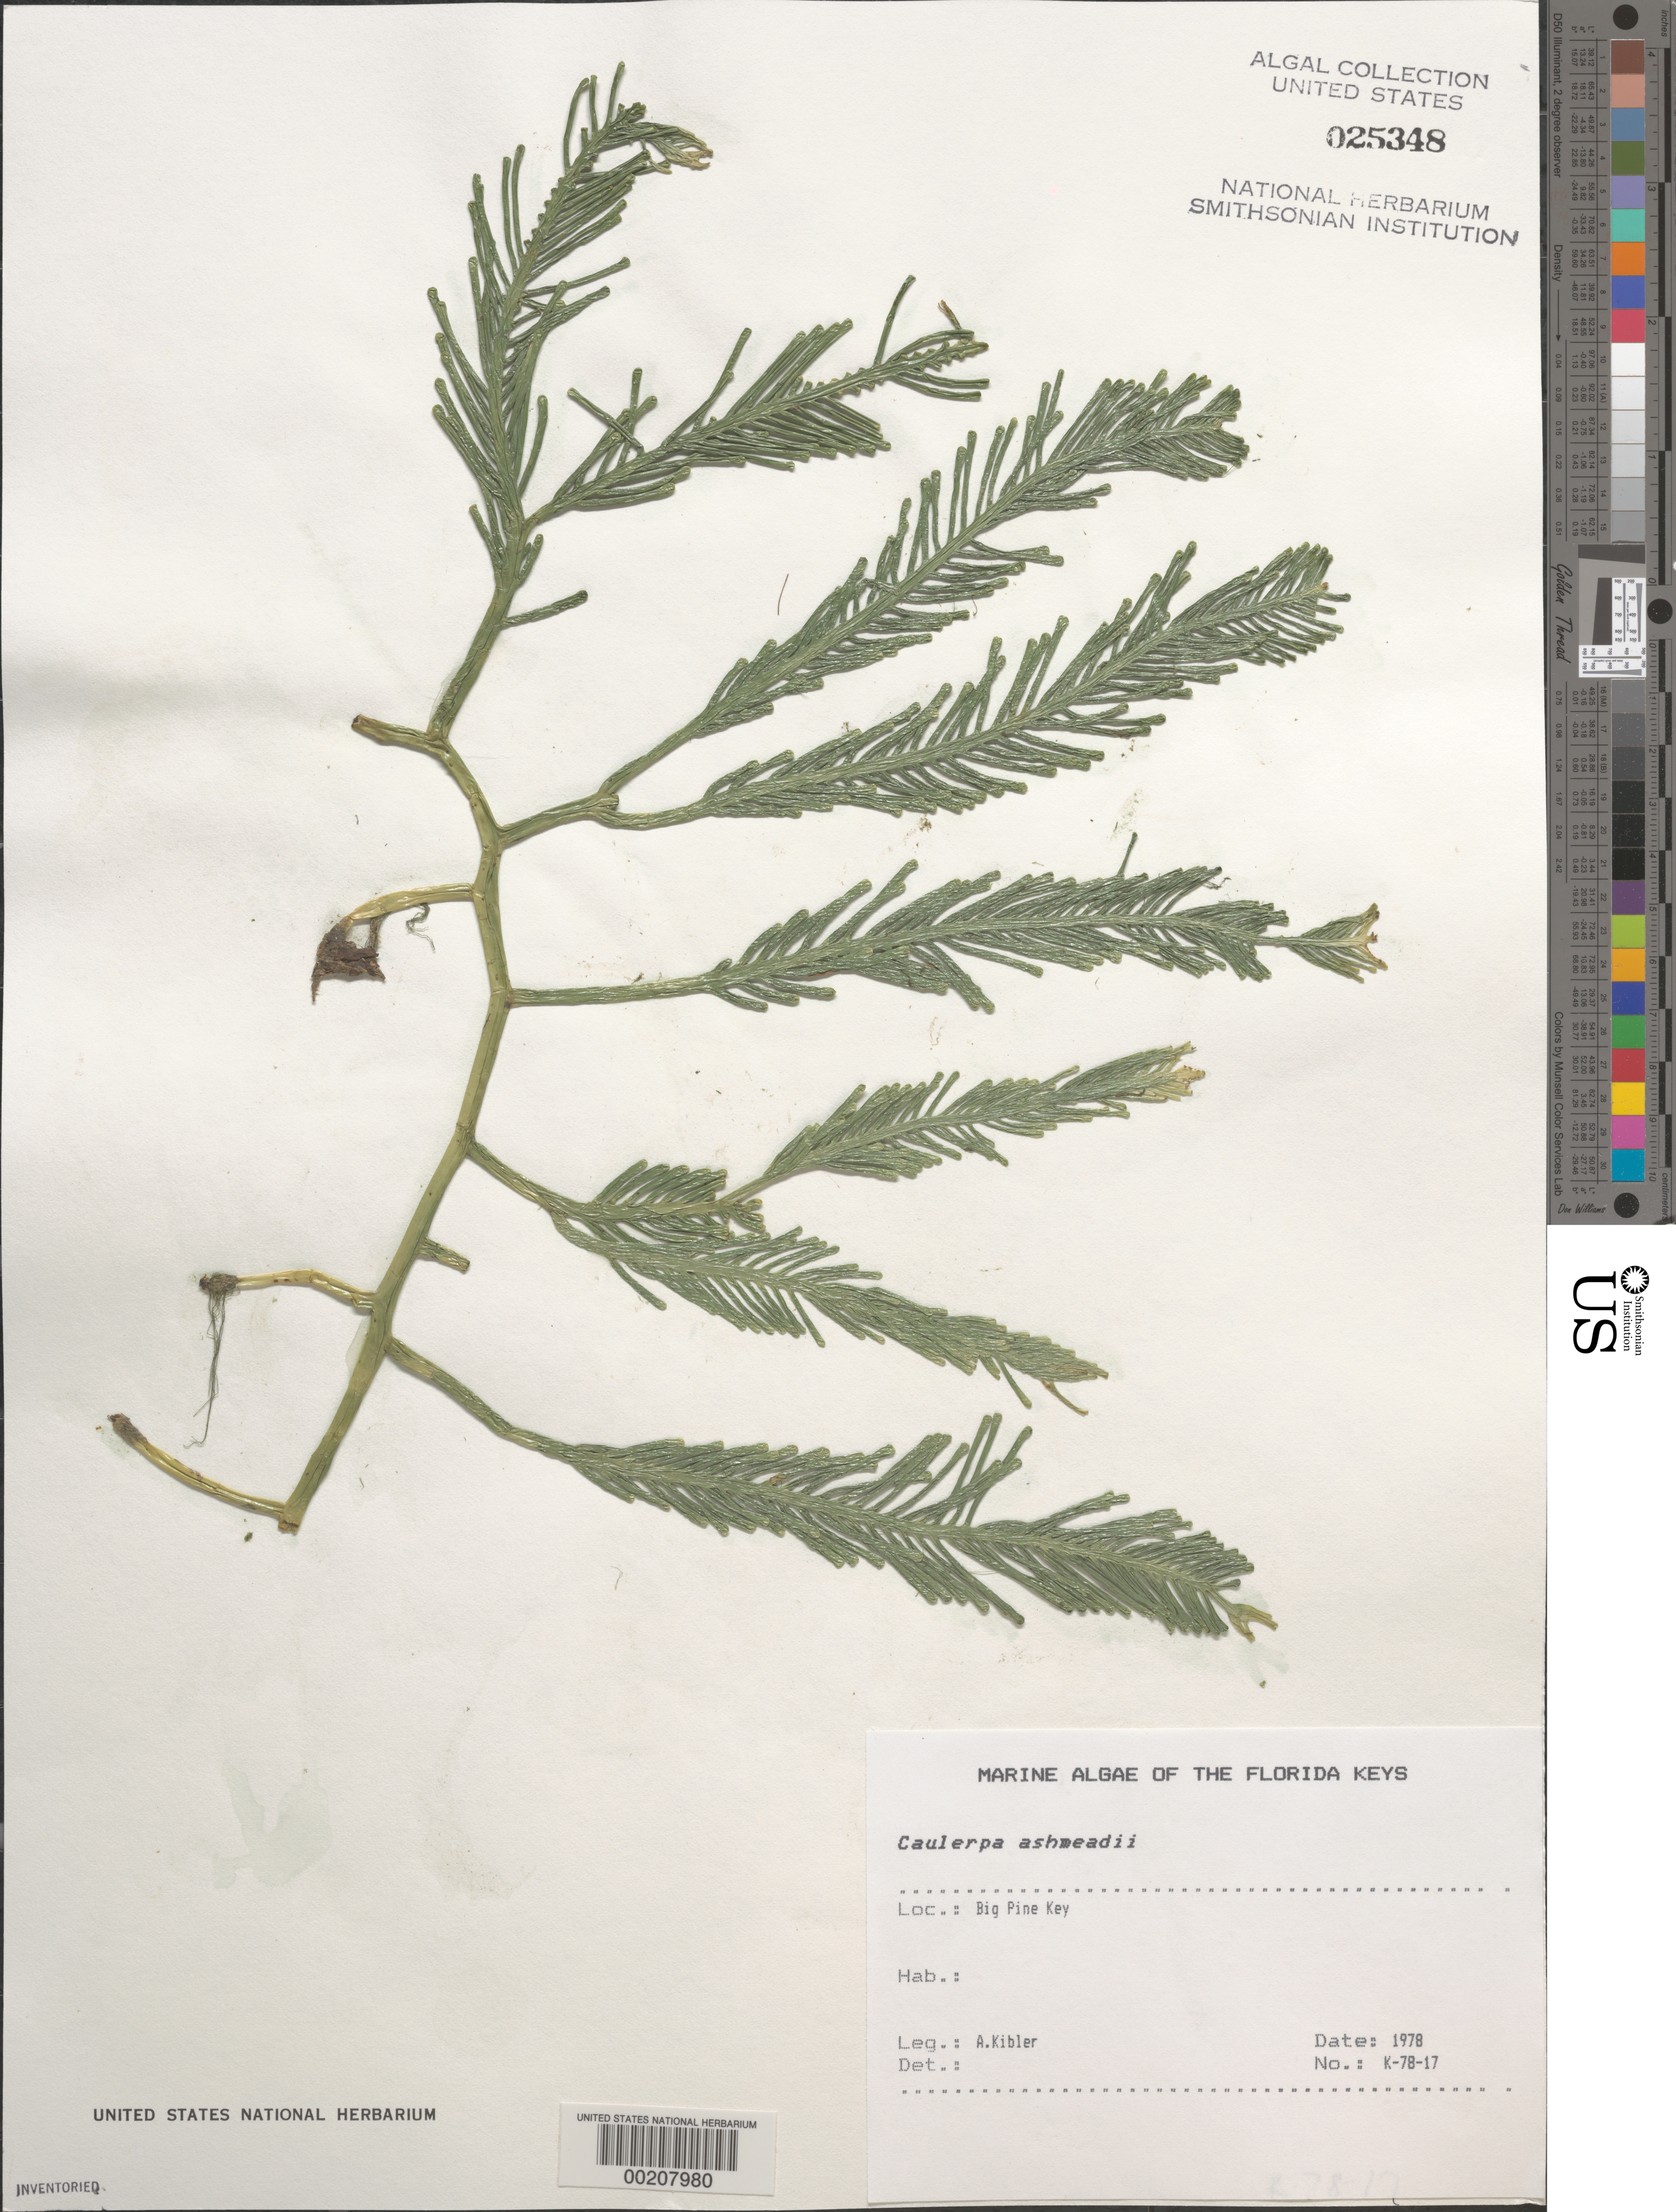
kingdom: Plantae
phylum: Chlorophyta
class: Ulvophyceae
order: Bryopsidales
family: Caulerpaceae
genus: Caulerpa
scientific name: Caulerpa ashmeadii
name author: Harv.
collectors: A. Kibler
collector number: K-78-17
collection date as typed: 1978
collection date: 1978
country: United States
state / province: Florida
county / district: Monroe County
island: Big Pine Key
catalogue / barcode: US 25348